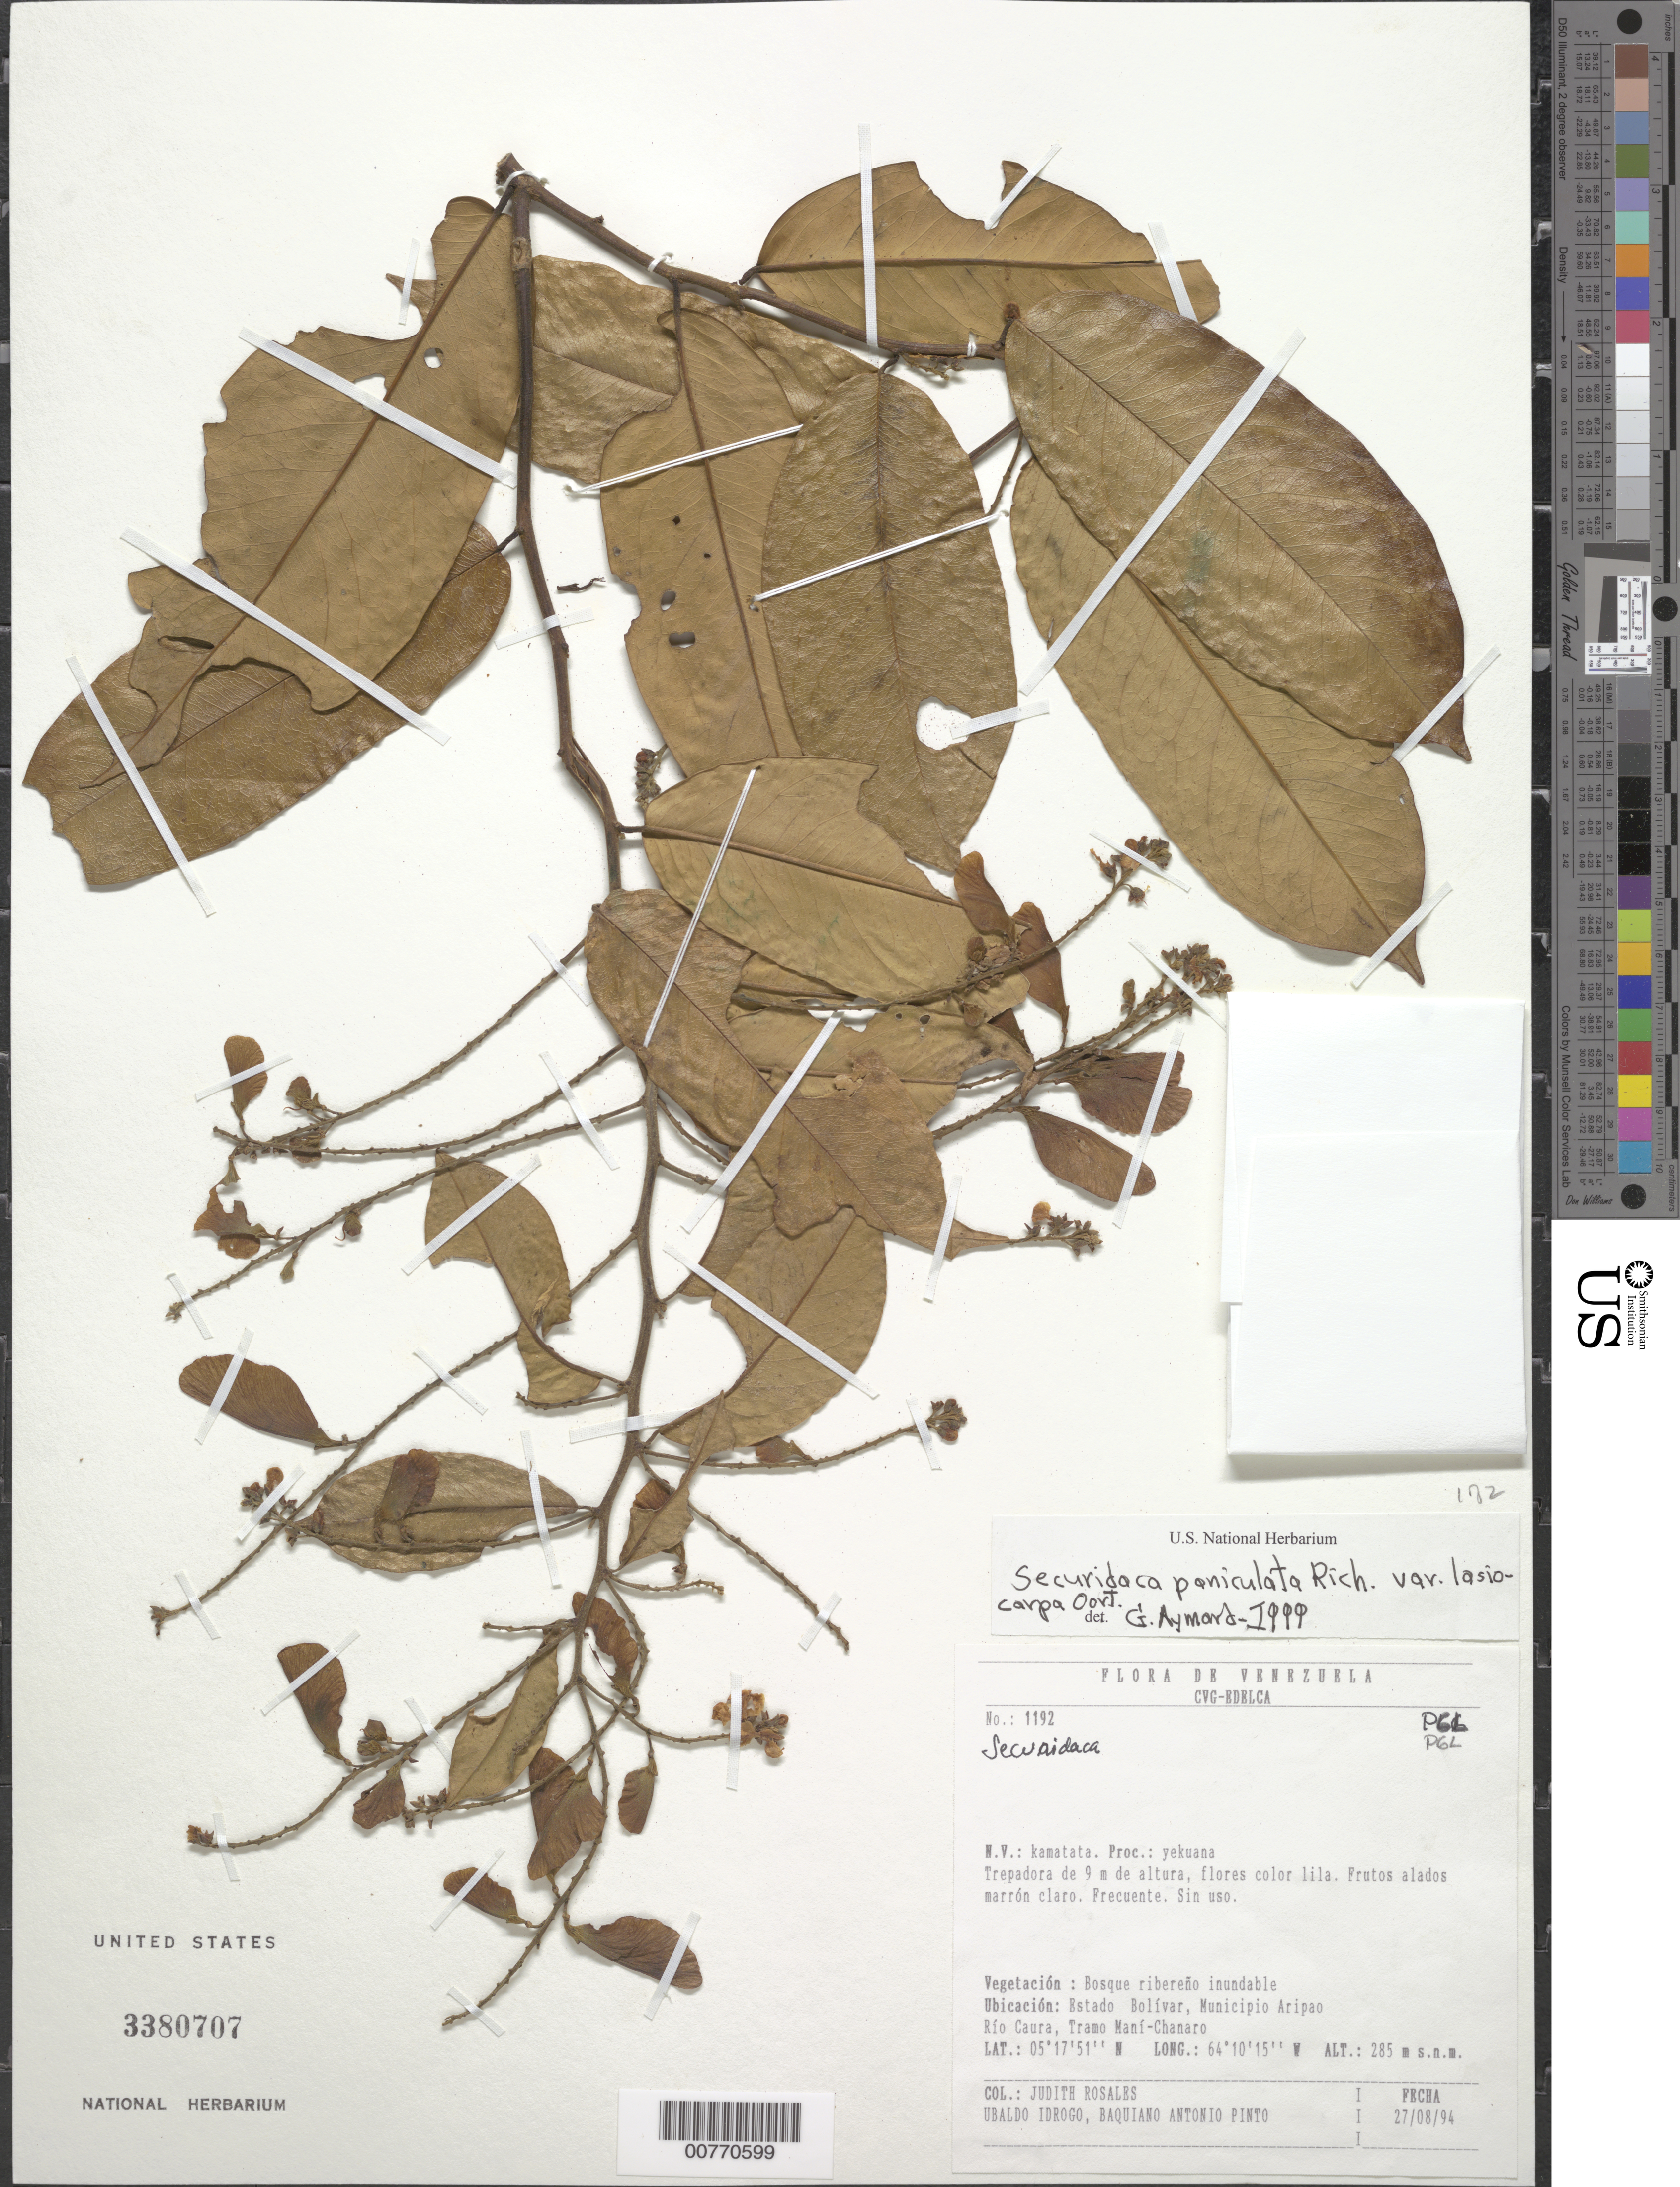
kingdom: Plantae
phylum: Tracheophyta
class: Magnoliopsida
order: Fabales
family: Polygalaceae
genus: Securidaca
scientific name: Securidaca paniculata var. lasiocarpa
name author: Oort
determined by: Aymard C., G. A., (PORT), Univ. Nac. Exp. de los Llanos Ezequiel Zamora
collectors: J. Rosales, U. Idrogo & B. A. Pinto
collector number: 1192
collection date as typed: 27-Aug-94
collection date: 1994-08-27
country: Venezuela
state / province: Bolívar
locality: Mun. Aripao, Río Caura, Tramo Maní-Chanaro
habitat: Inundated riverine forest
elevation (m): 285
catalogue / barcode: US 3380707